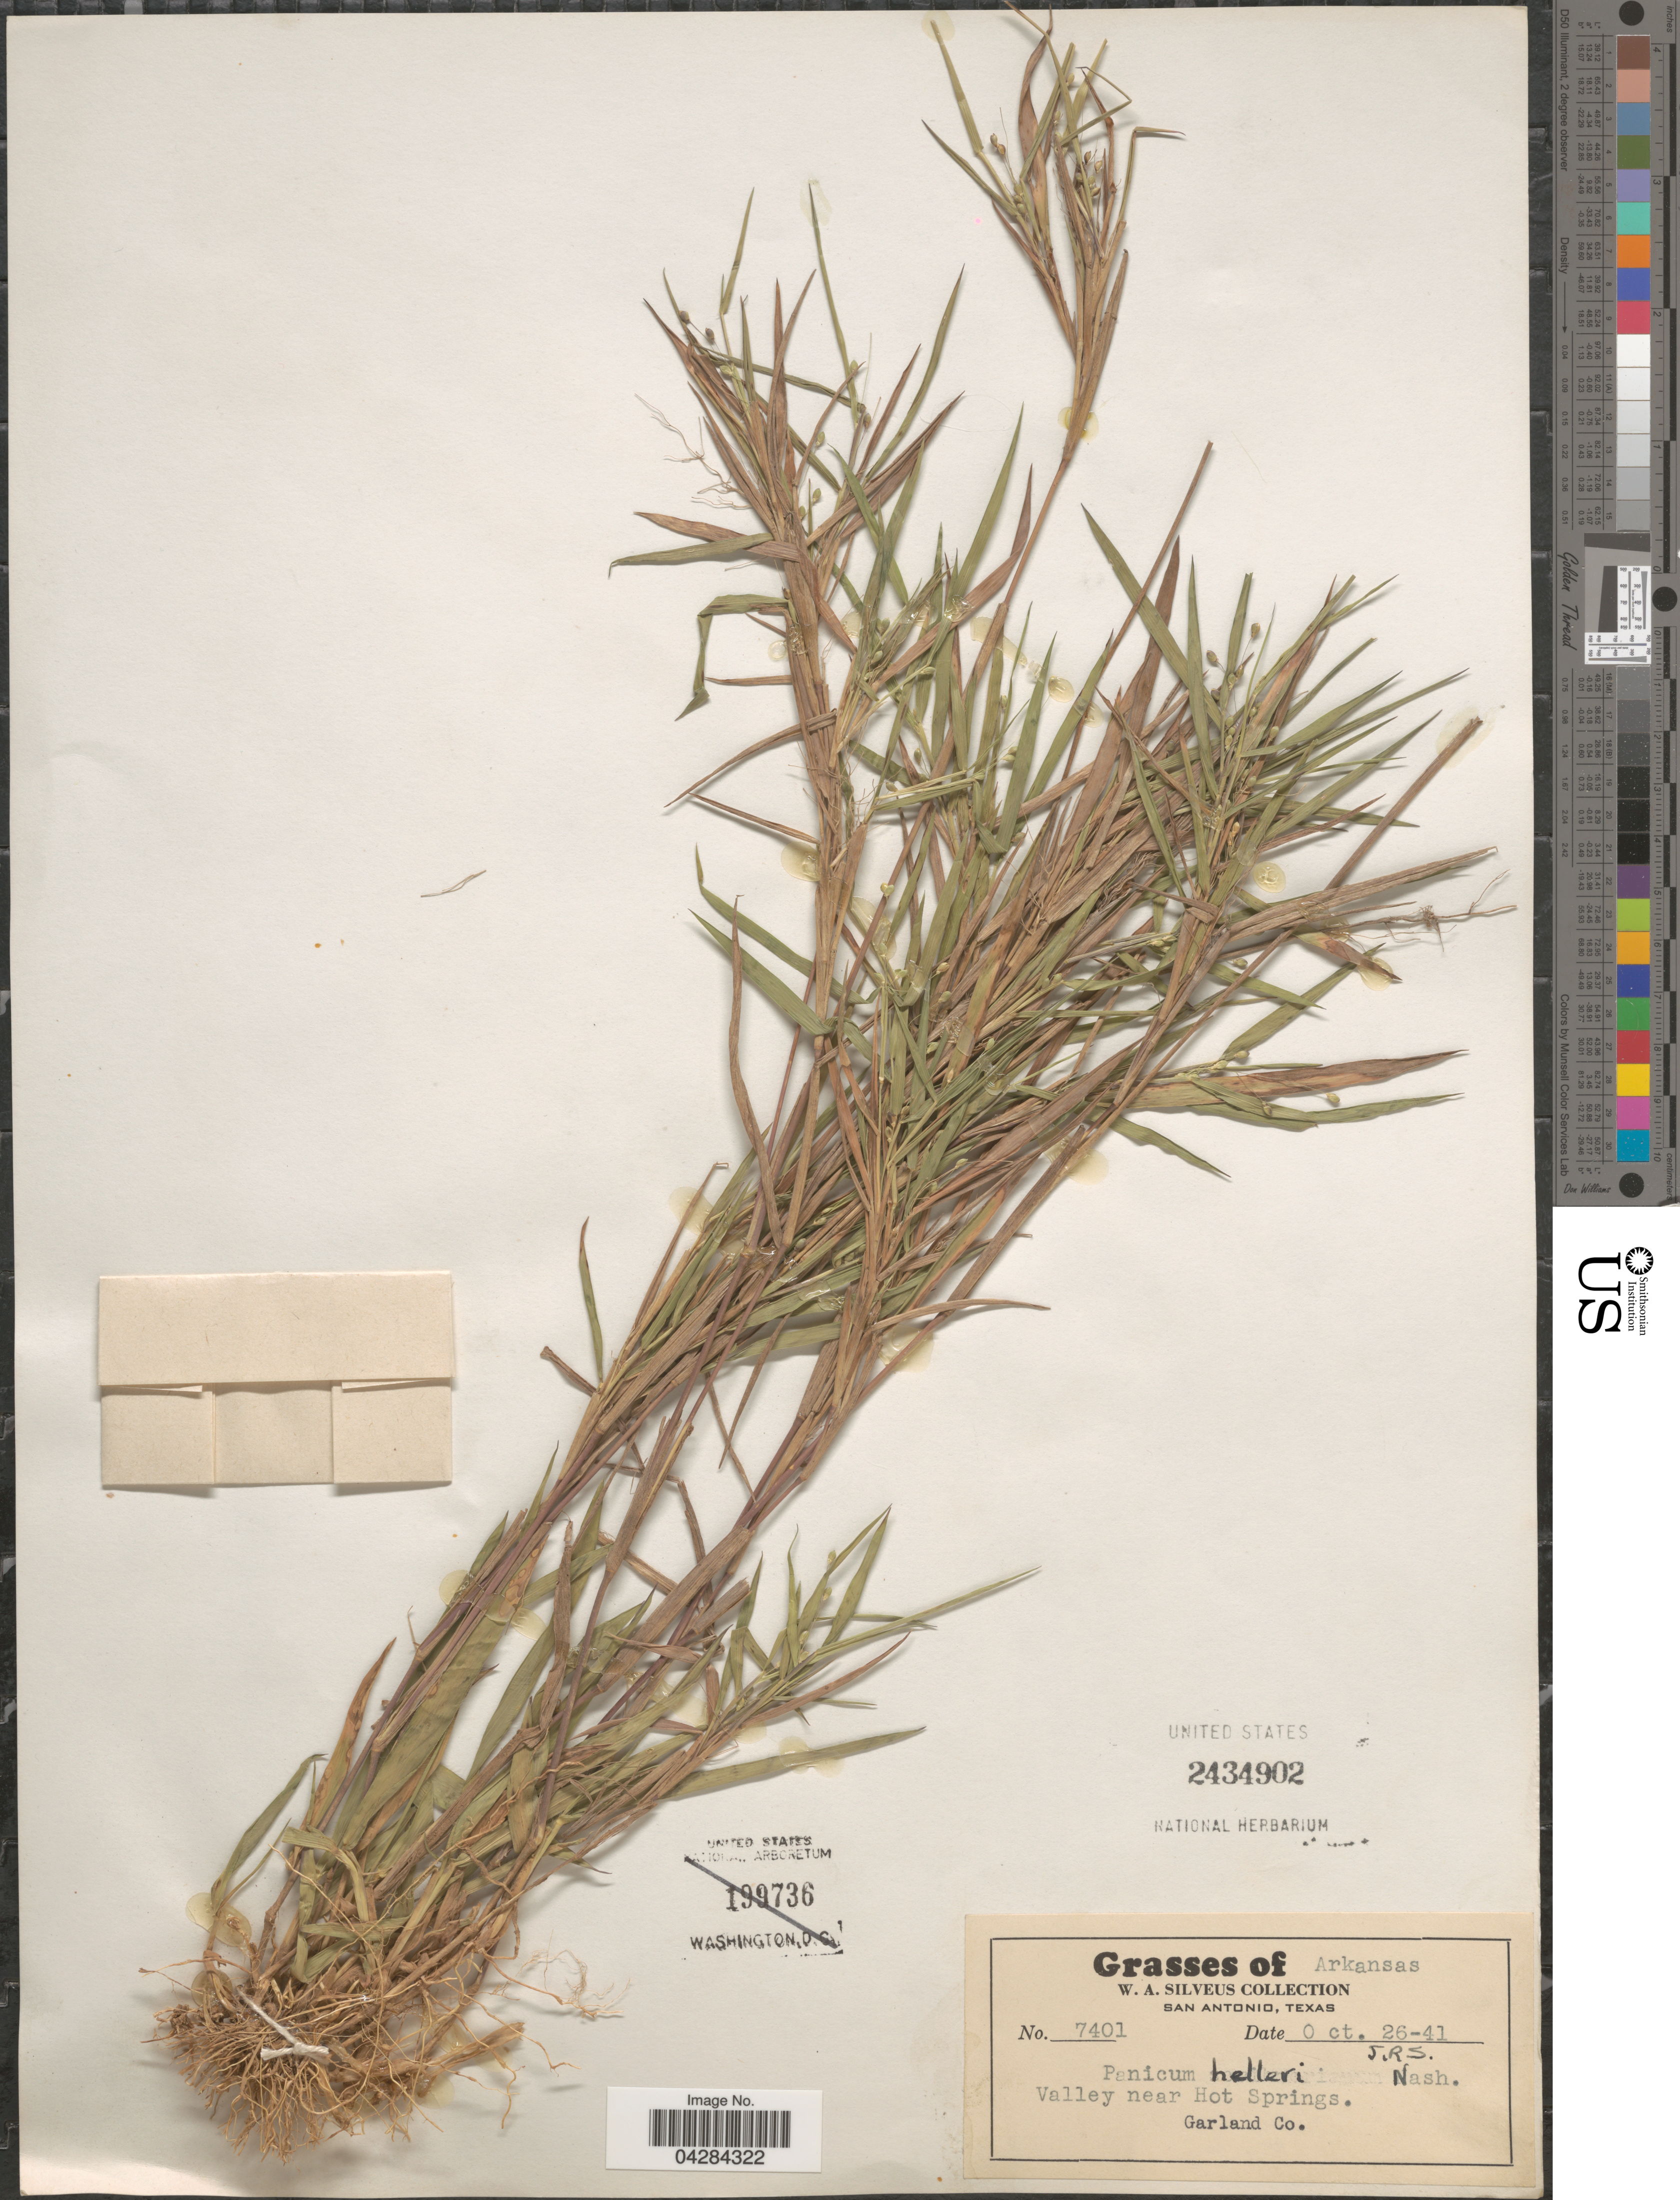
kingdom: Plantae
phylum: Tracheophyta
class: Liliopsida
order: Poales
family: Poaceae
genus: Dichanthelium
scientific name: Dichanthelium oligosanthes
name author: (Schult.) Gould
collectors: W. Silveus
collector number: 7401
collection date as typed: Transcribed d/m/y: 26/10/41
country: United States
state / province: Arkansas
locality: Valley near Hot Springs. Garland Co.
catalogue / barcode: US 2434902